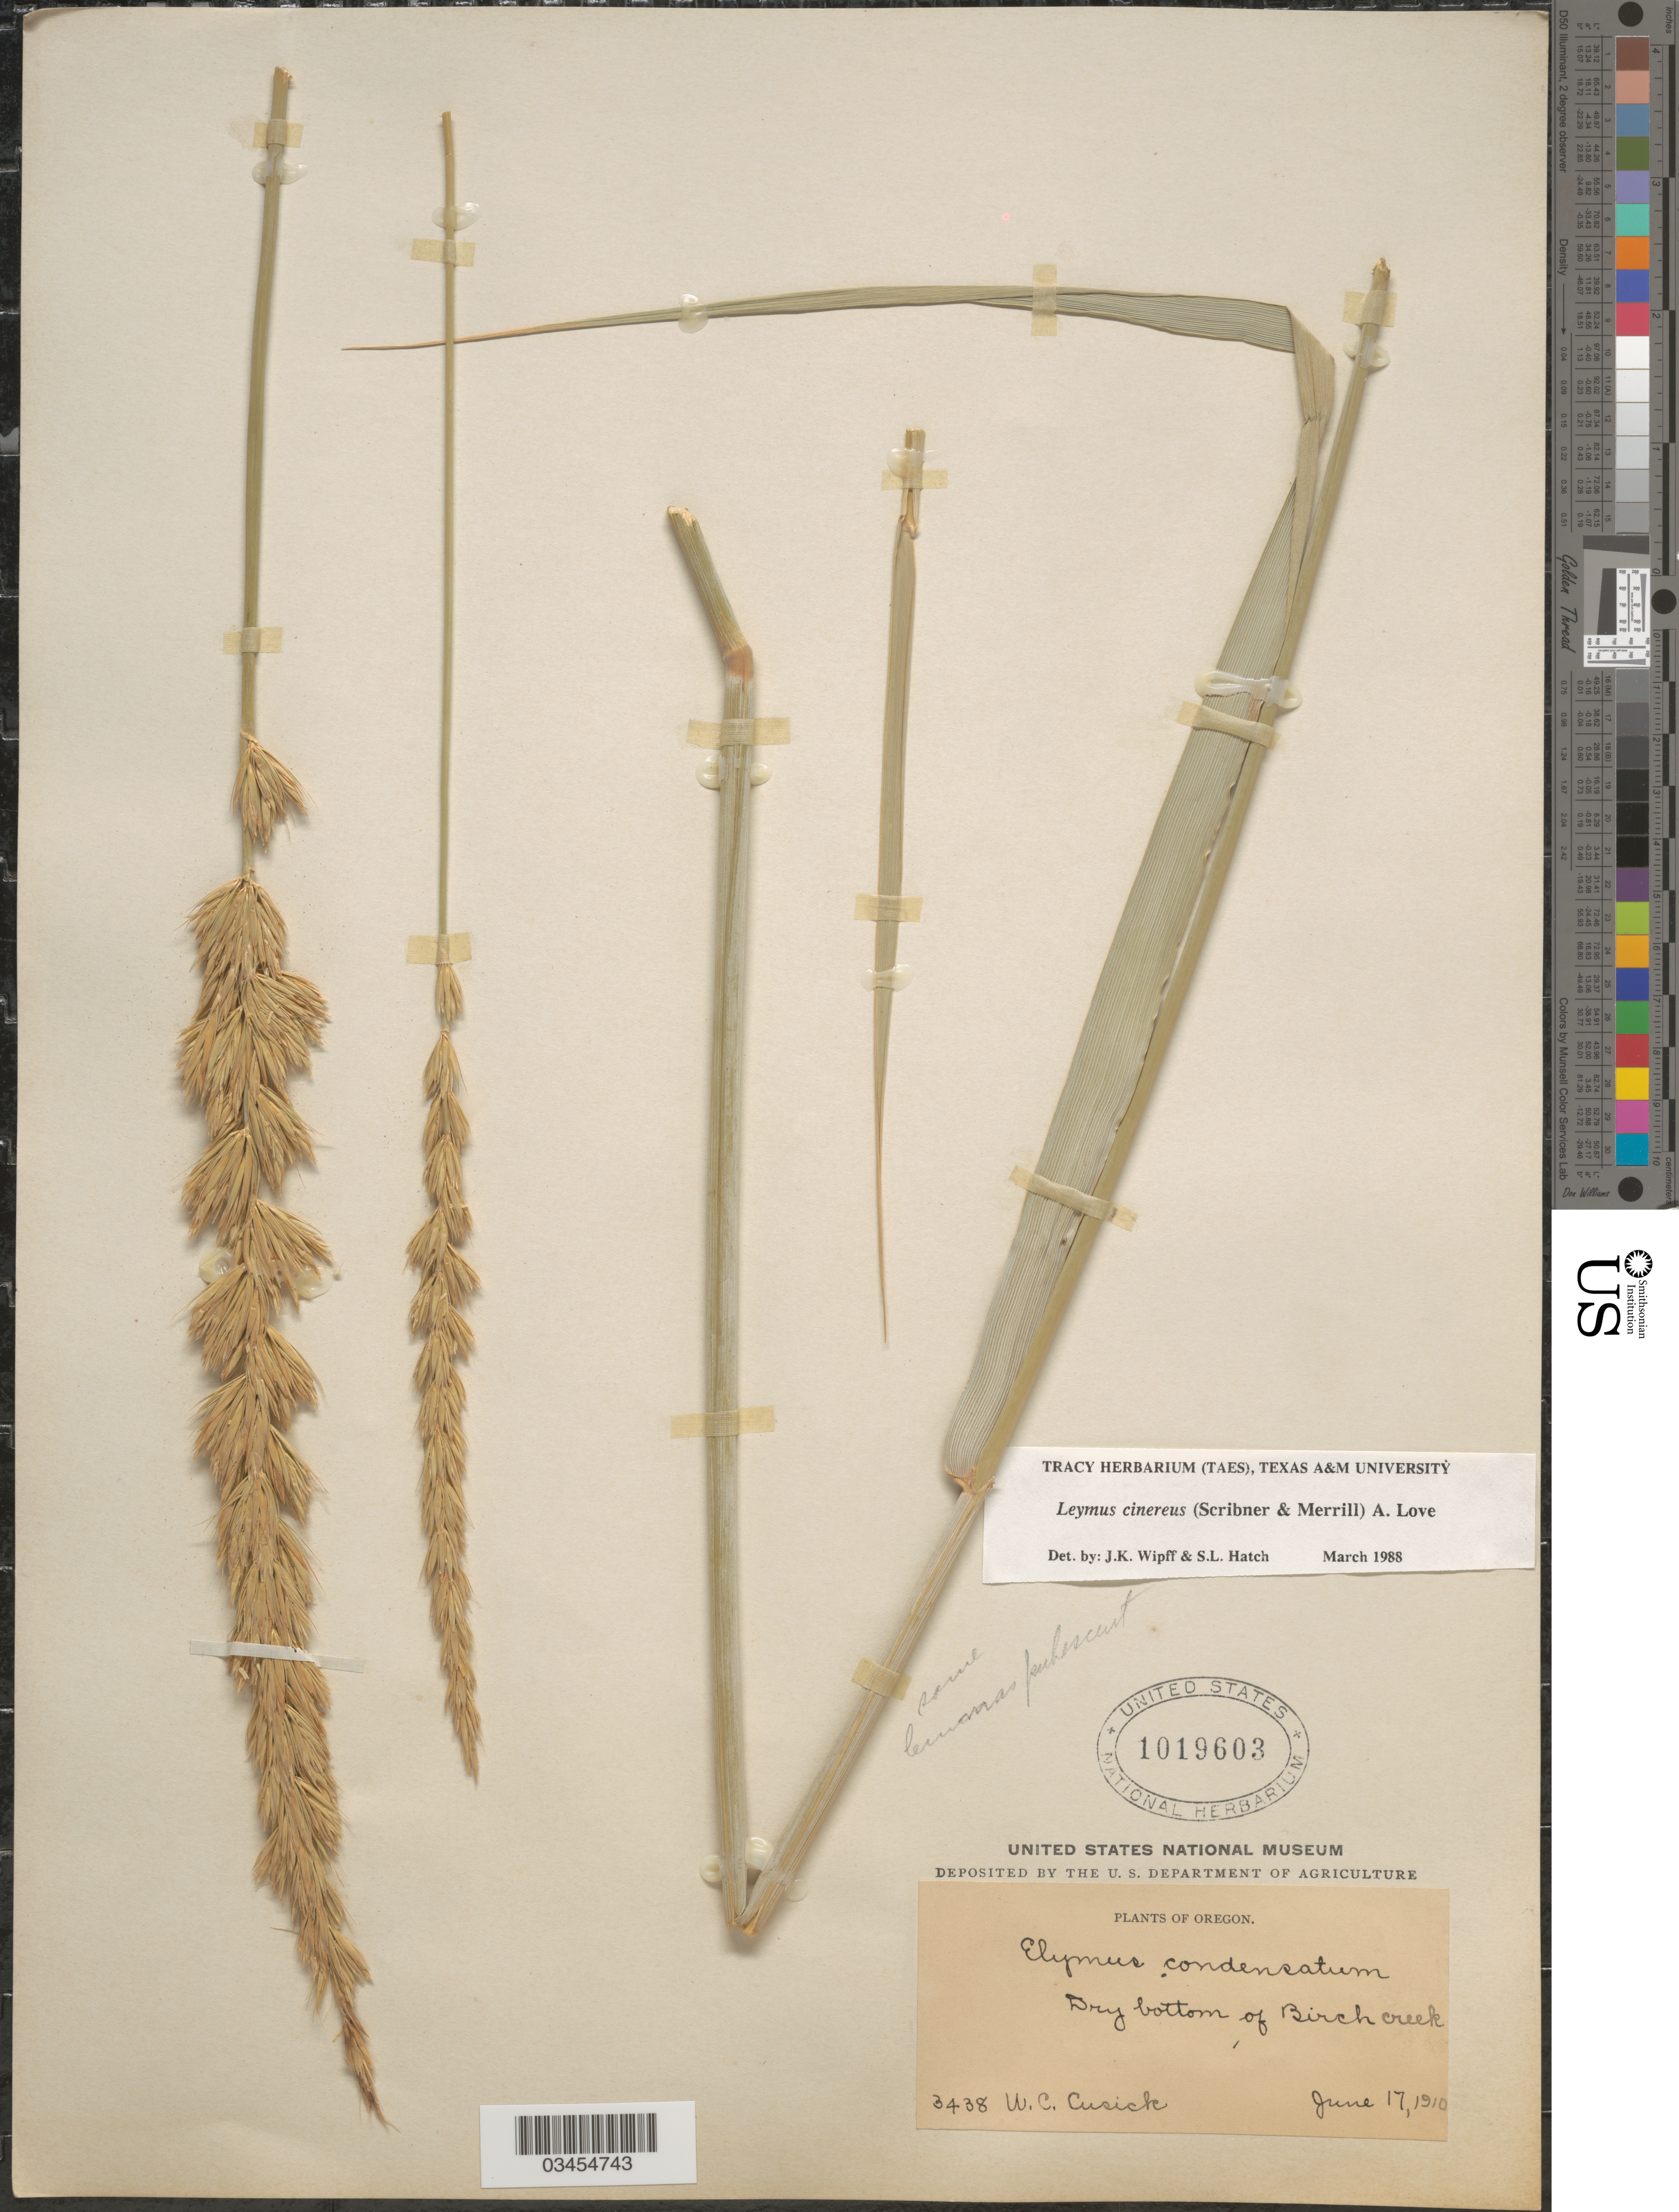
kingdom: Plantae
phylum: Tracheophyta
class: Liliopsida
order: Poales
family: Poaceae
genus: Leymus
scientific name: Leymus cinereus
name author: (Scribn. & Merr.) Á. Löve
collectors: W. C. Cusick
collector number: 3438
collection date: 1910-06-17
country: United States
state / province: Oregon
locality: Dry bottom of Birch creek.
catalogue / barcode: US 1019603